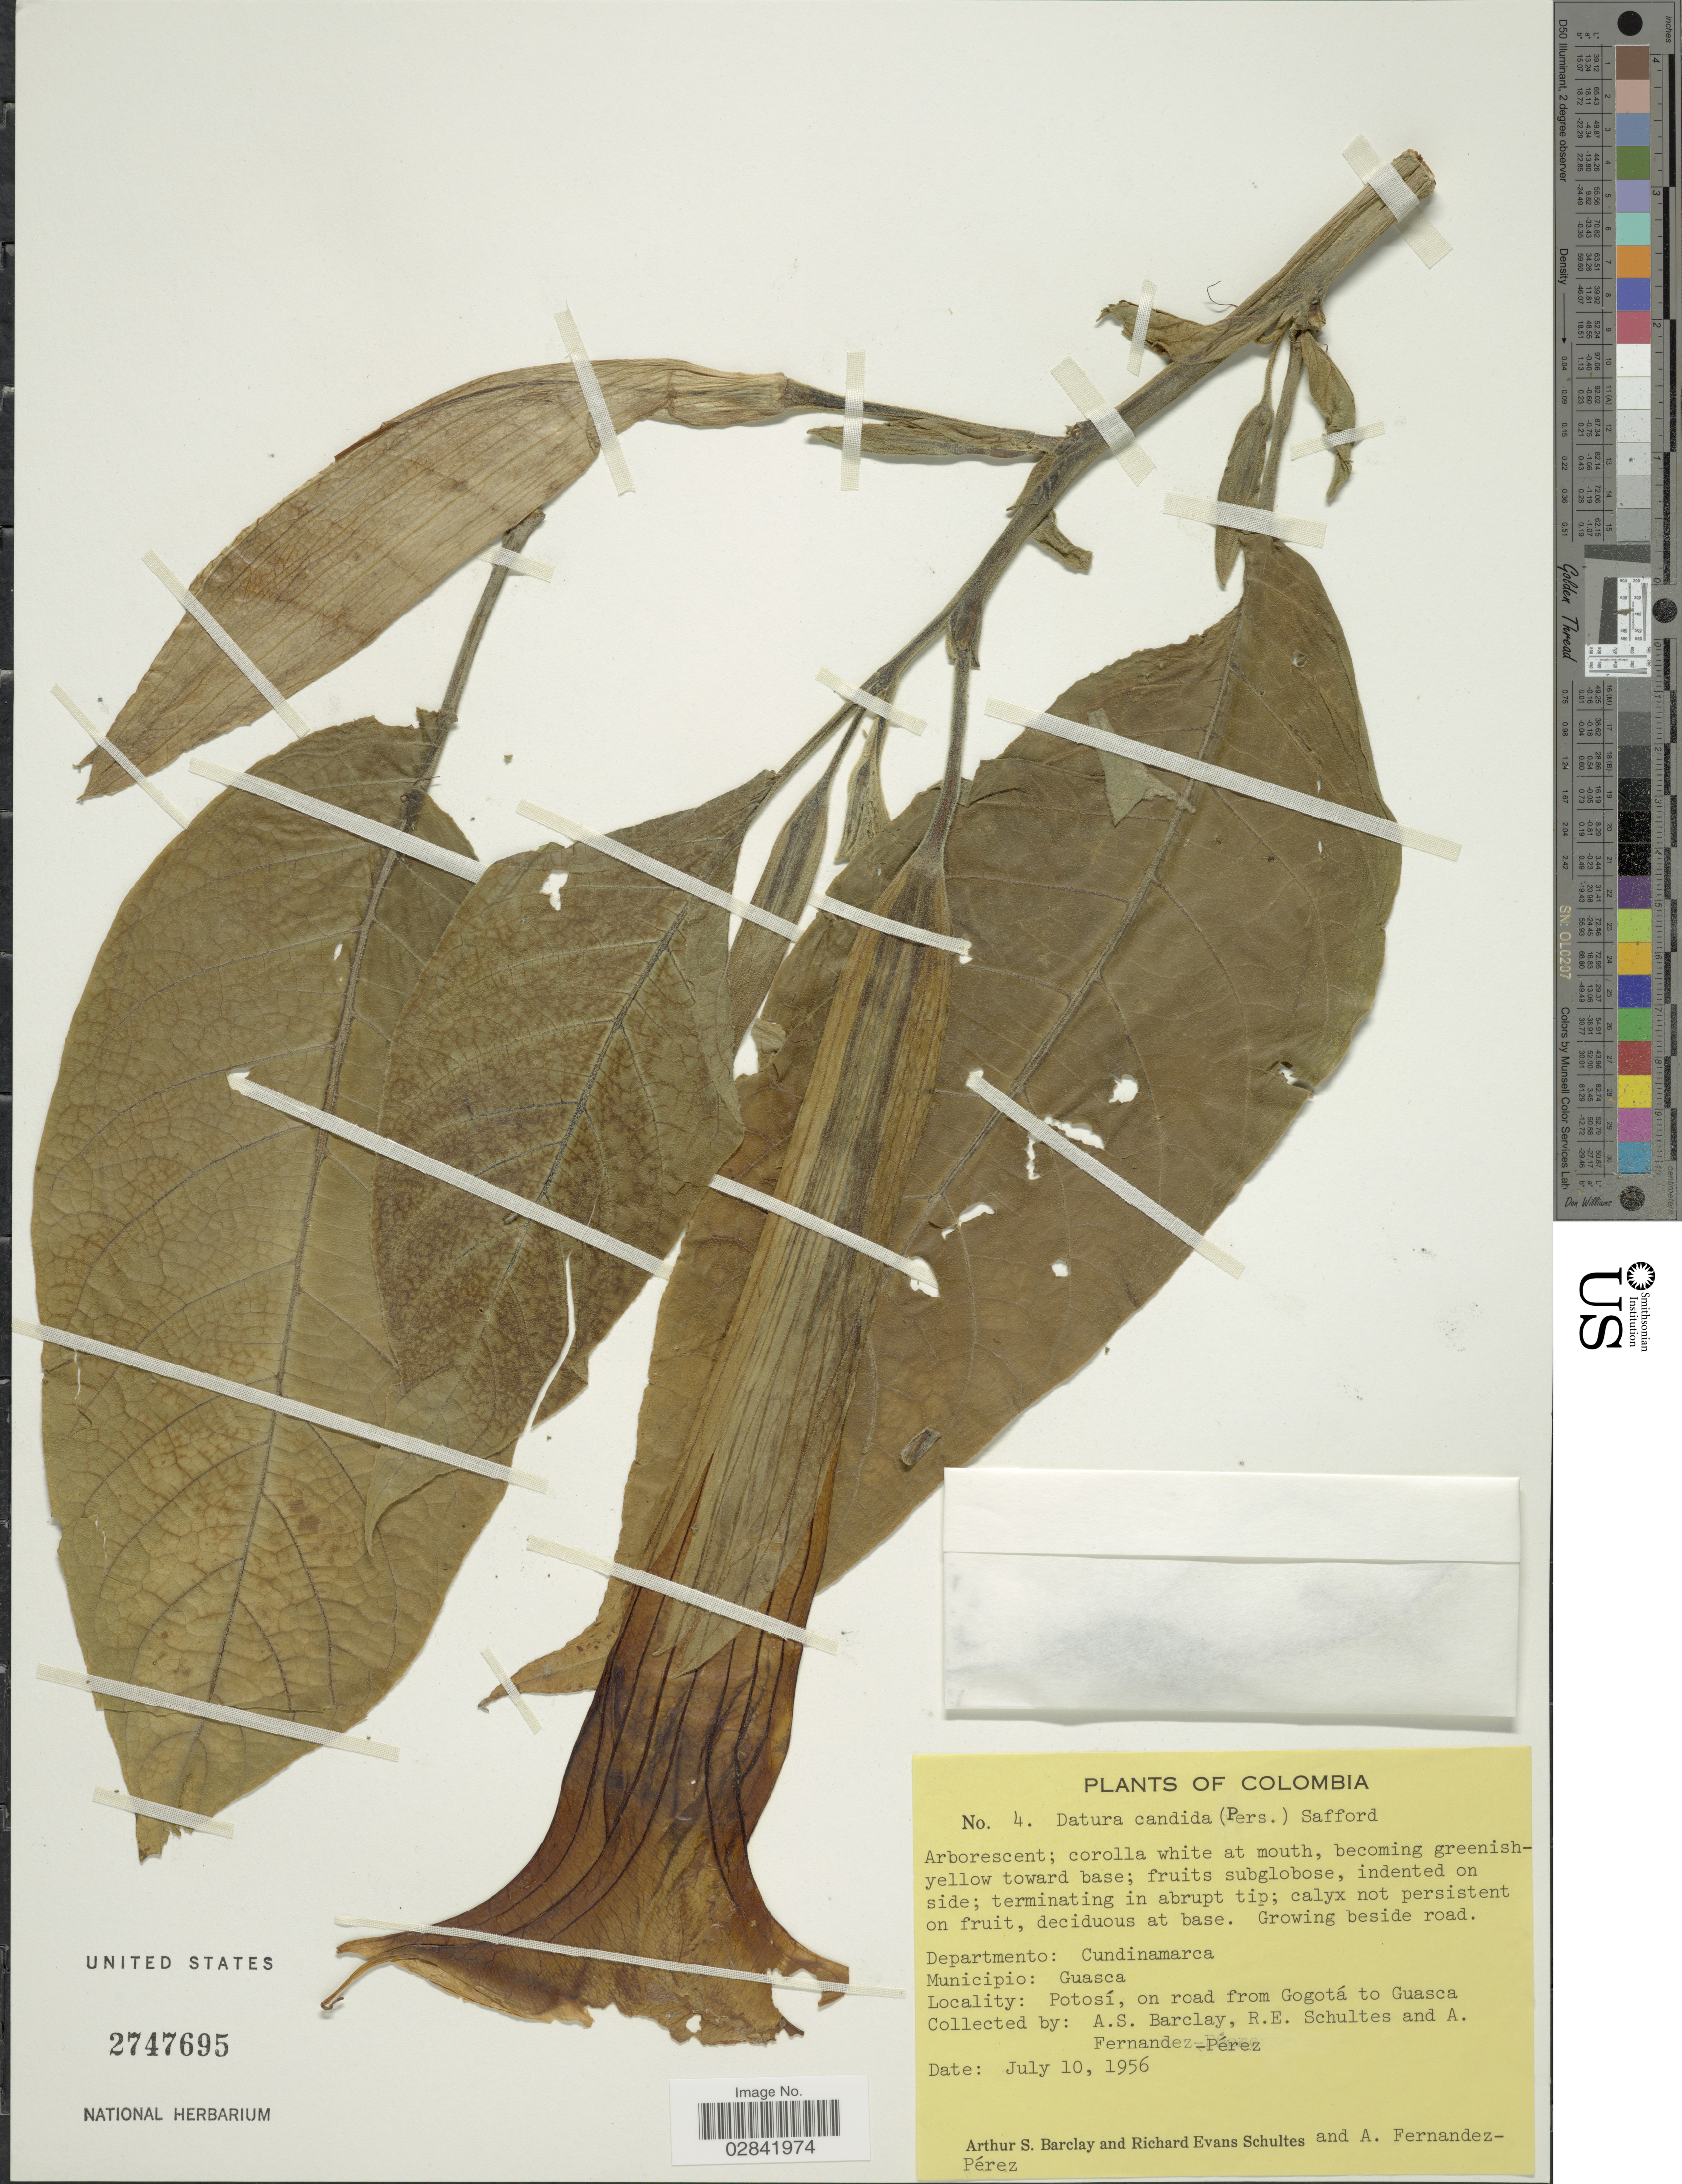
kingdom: Plantae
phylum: Tracheophyta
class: Magnoliopsida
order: Solanales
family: Solanaceae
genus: Brugmansia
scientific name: Brugmansia x candida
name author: Pers.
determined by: (US) Smithsonian Institution - National Museum of Natural History - Department of Botany (UNITED STATES)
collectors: A. S. Barclay, R. E. Schultes & A. Fernández-Pérez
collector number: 4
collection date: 1956-07-10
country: Colombia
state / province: Cundinamarca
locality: Departmento: Cundinamarca, Municipio: Guasca. Potosí, on road from Bogotá to Guasca.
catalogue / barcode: US 2747695